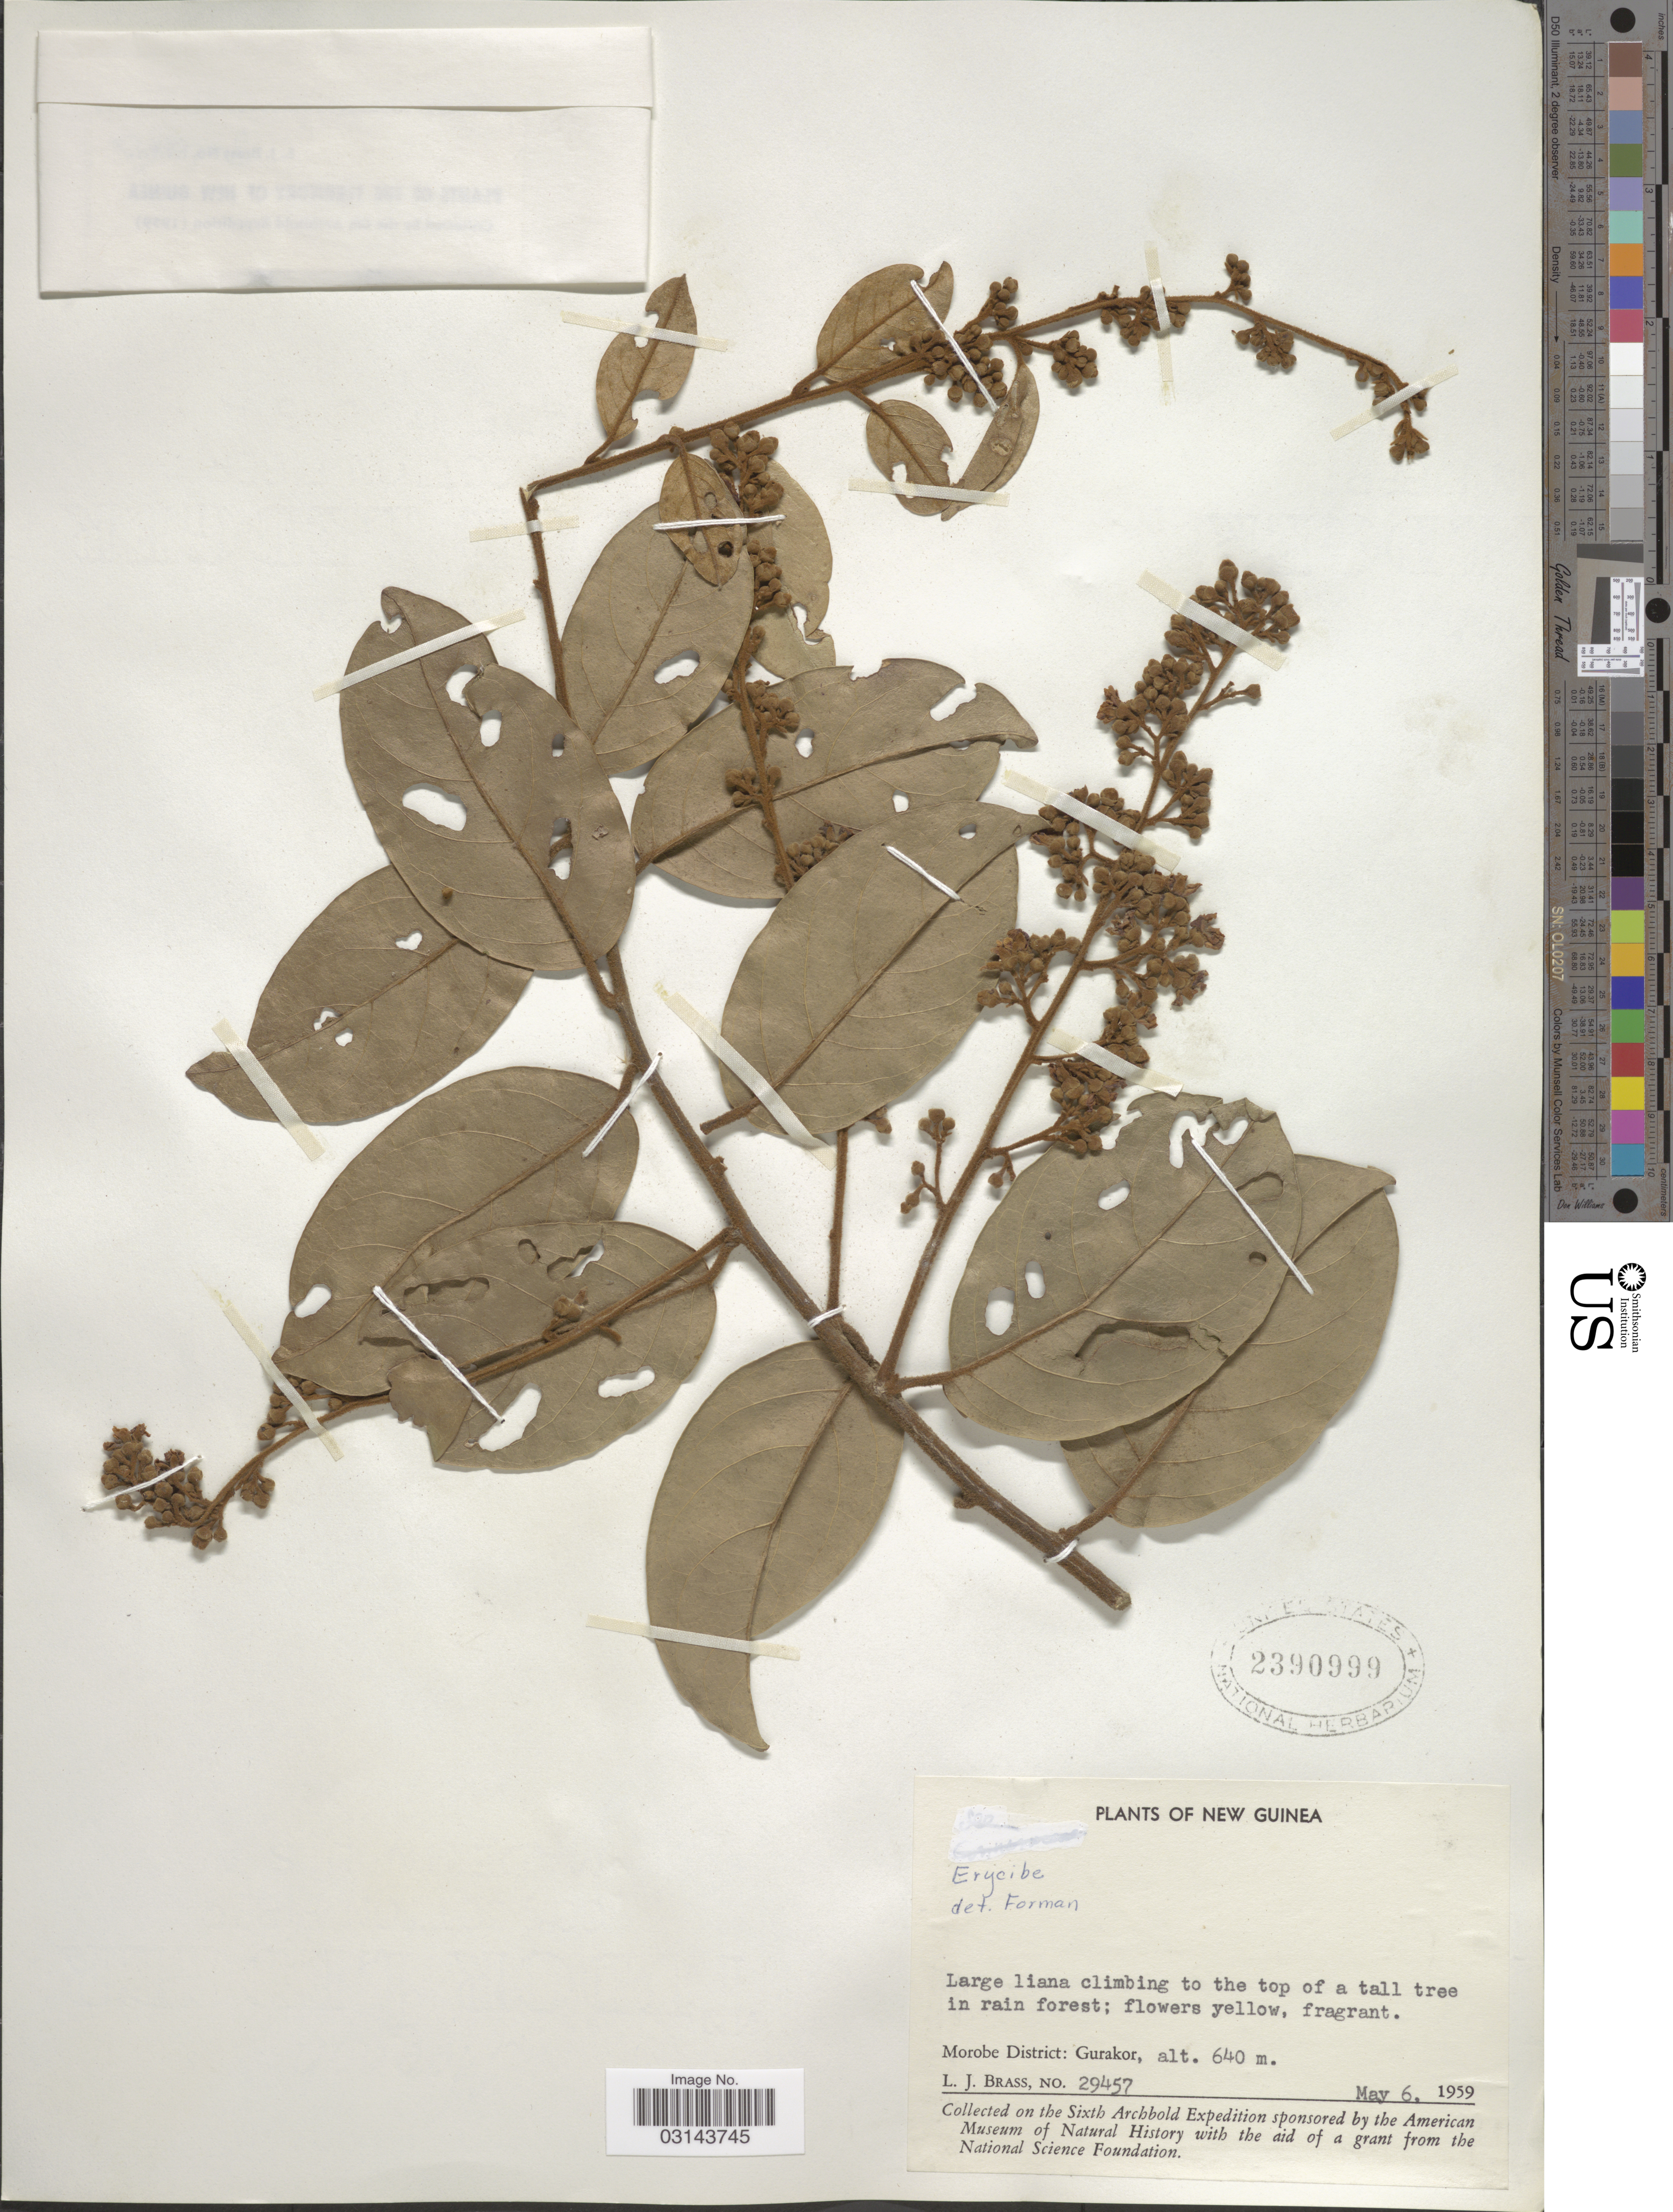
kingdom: Plantae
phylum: Tracheophyta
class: Magnoliopsida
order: Solanales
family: Convolvulaceae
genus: Erycibe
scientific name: Erycibe sp.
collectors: L. J. Brass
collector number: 29457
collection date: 1959-05-06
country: Papua New Guinea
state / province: Morobe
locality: New Guinea. Morobe District: Gurakor.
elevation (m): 640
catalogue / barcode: US 2390999